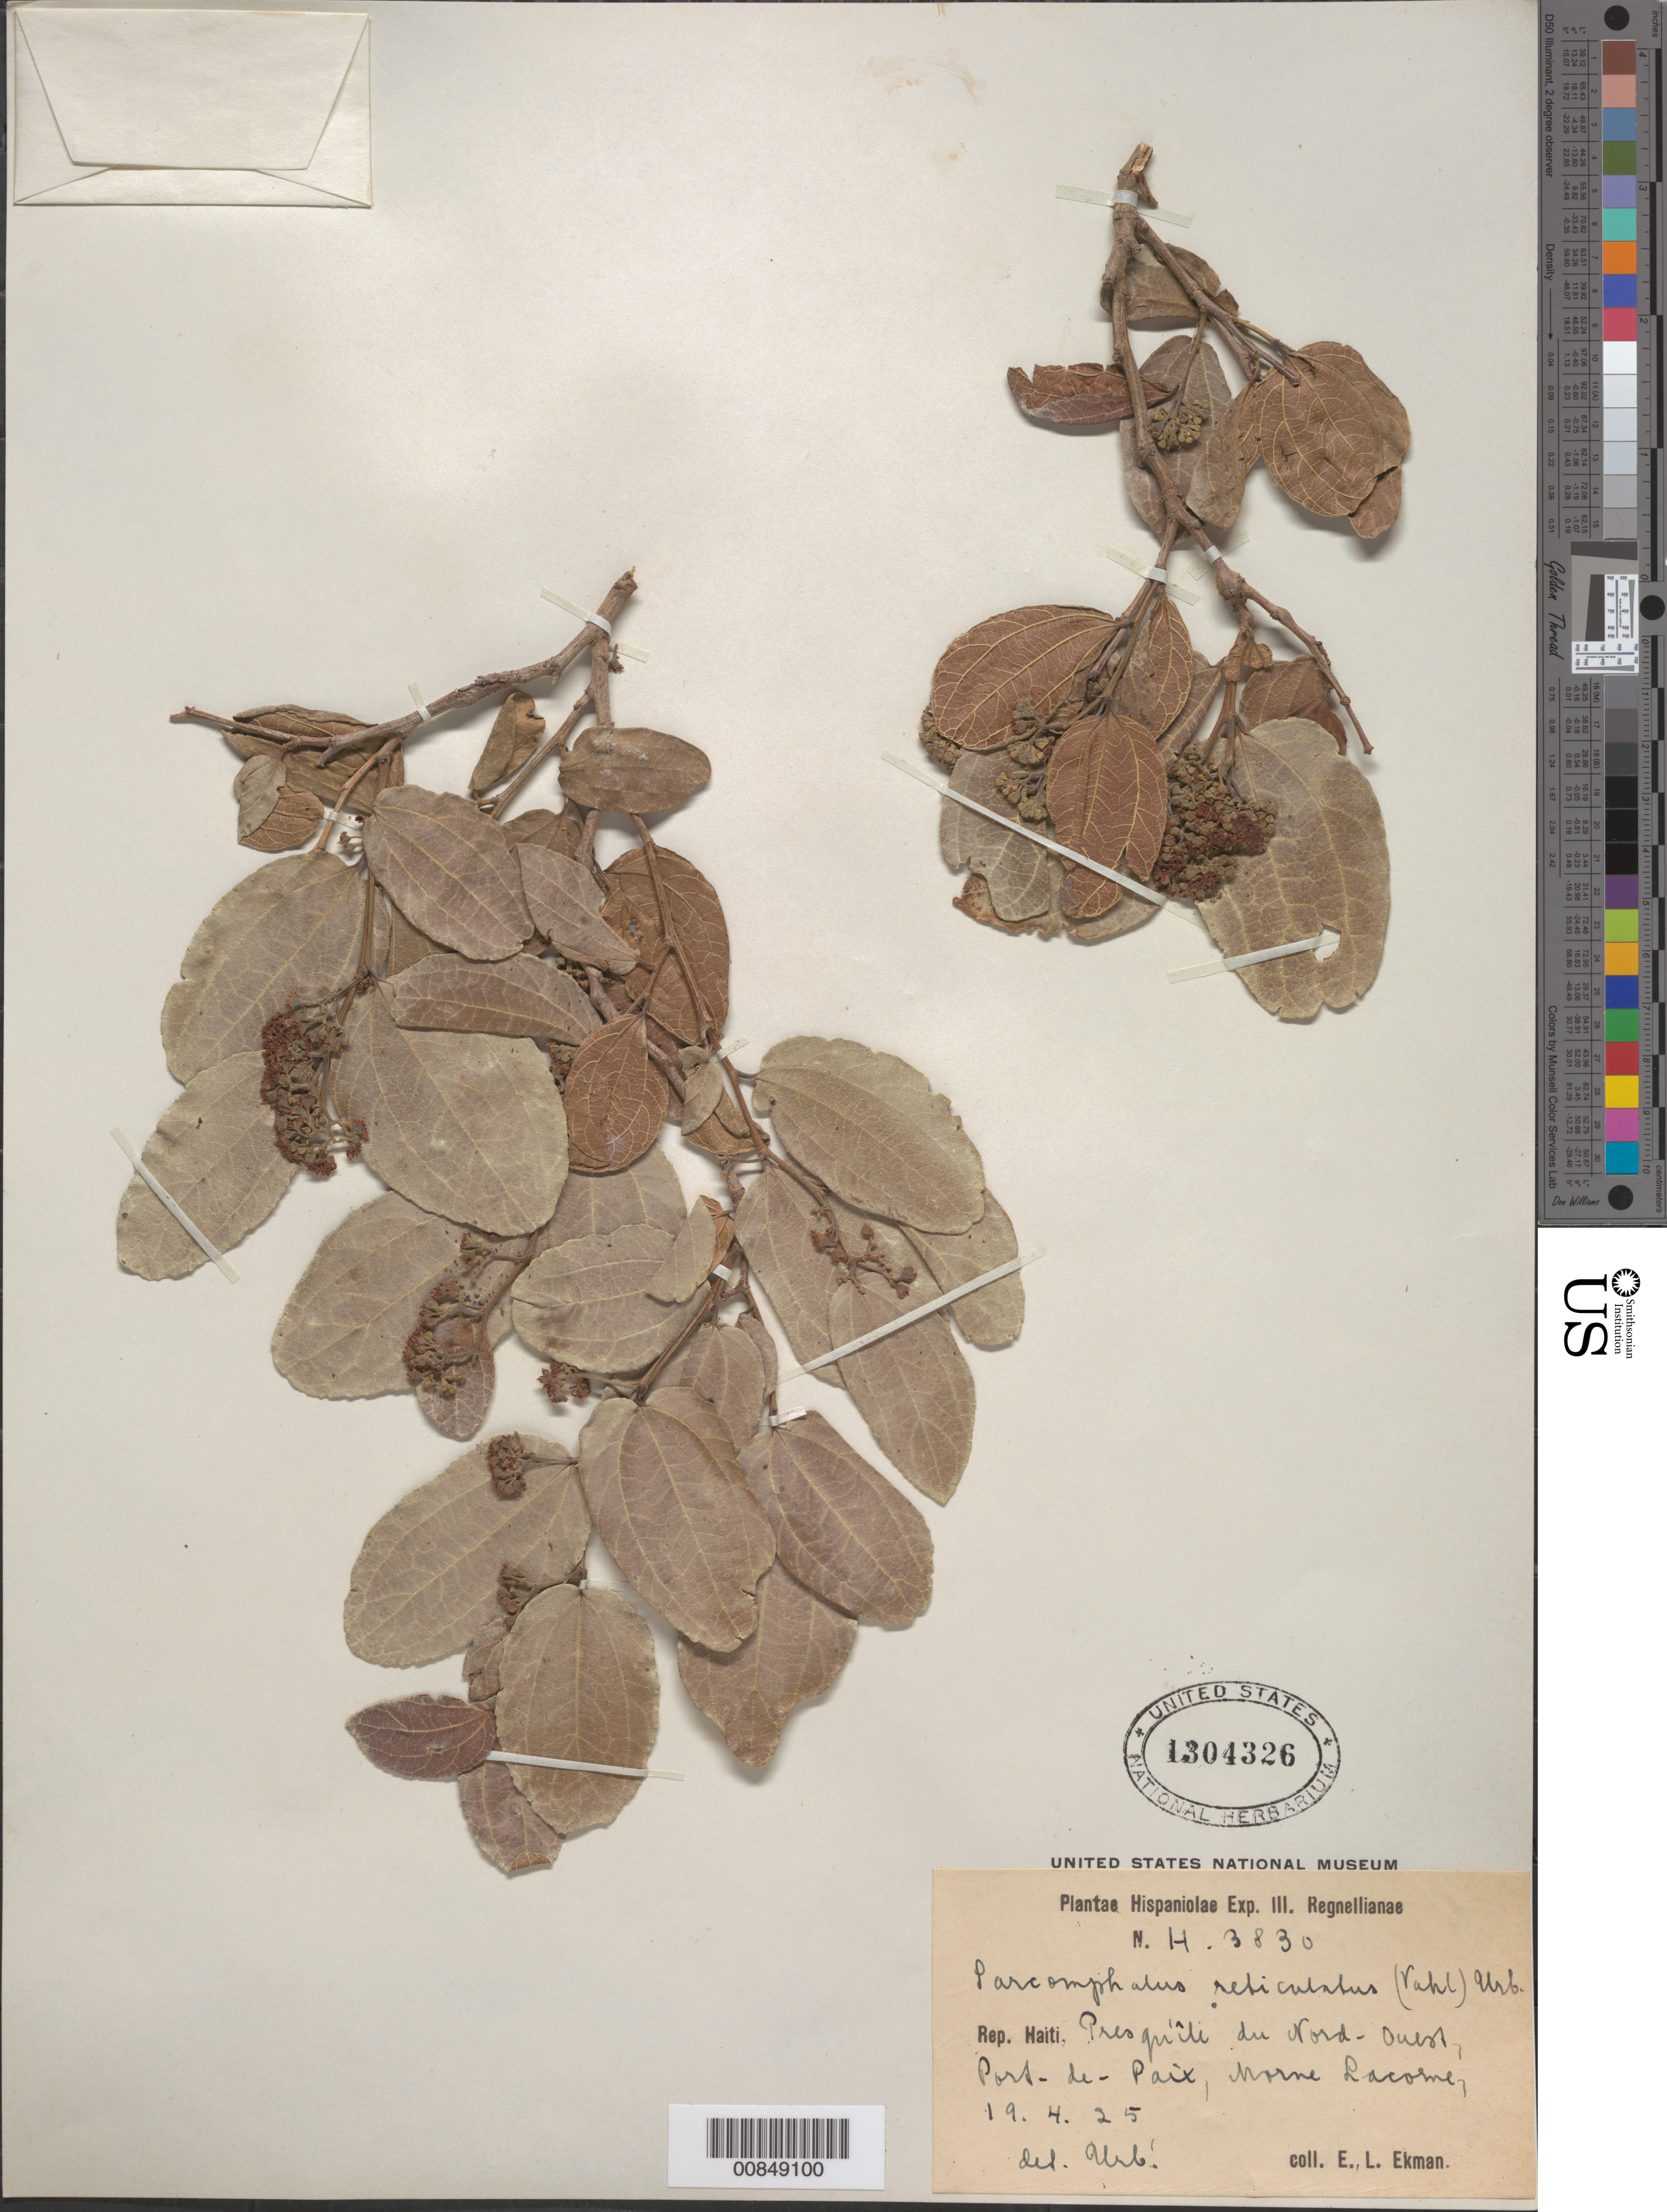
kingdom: Plantae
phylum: Tracheophyta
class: Magnoliopsida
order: Rosales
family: Rhamnaceae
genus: Sarcomphalus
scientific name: Sarcomphalus reticulatus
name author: (Vahl) Urb.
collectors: E. L. Ekman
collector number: H 3830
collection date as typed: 19 Apr 1925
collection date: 1925-04-19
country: Haiti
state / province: Nord-Ouest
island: Hispaniola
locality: Port-de-Paix, Morne Lacorme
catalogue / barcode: US 1304326